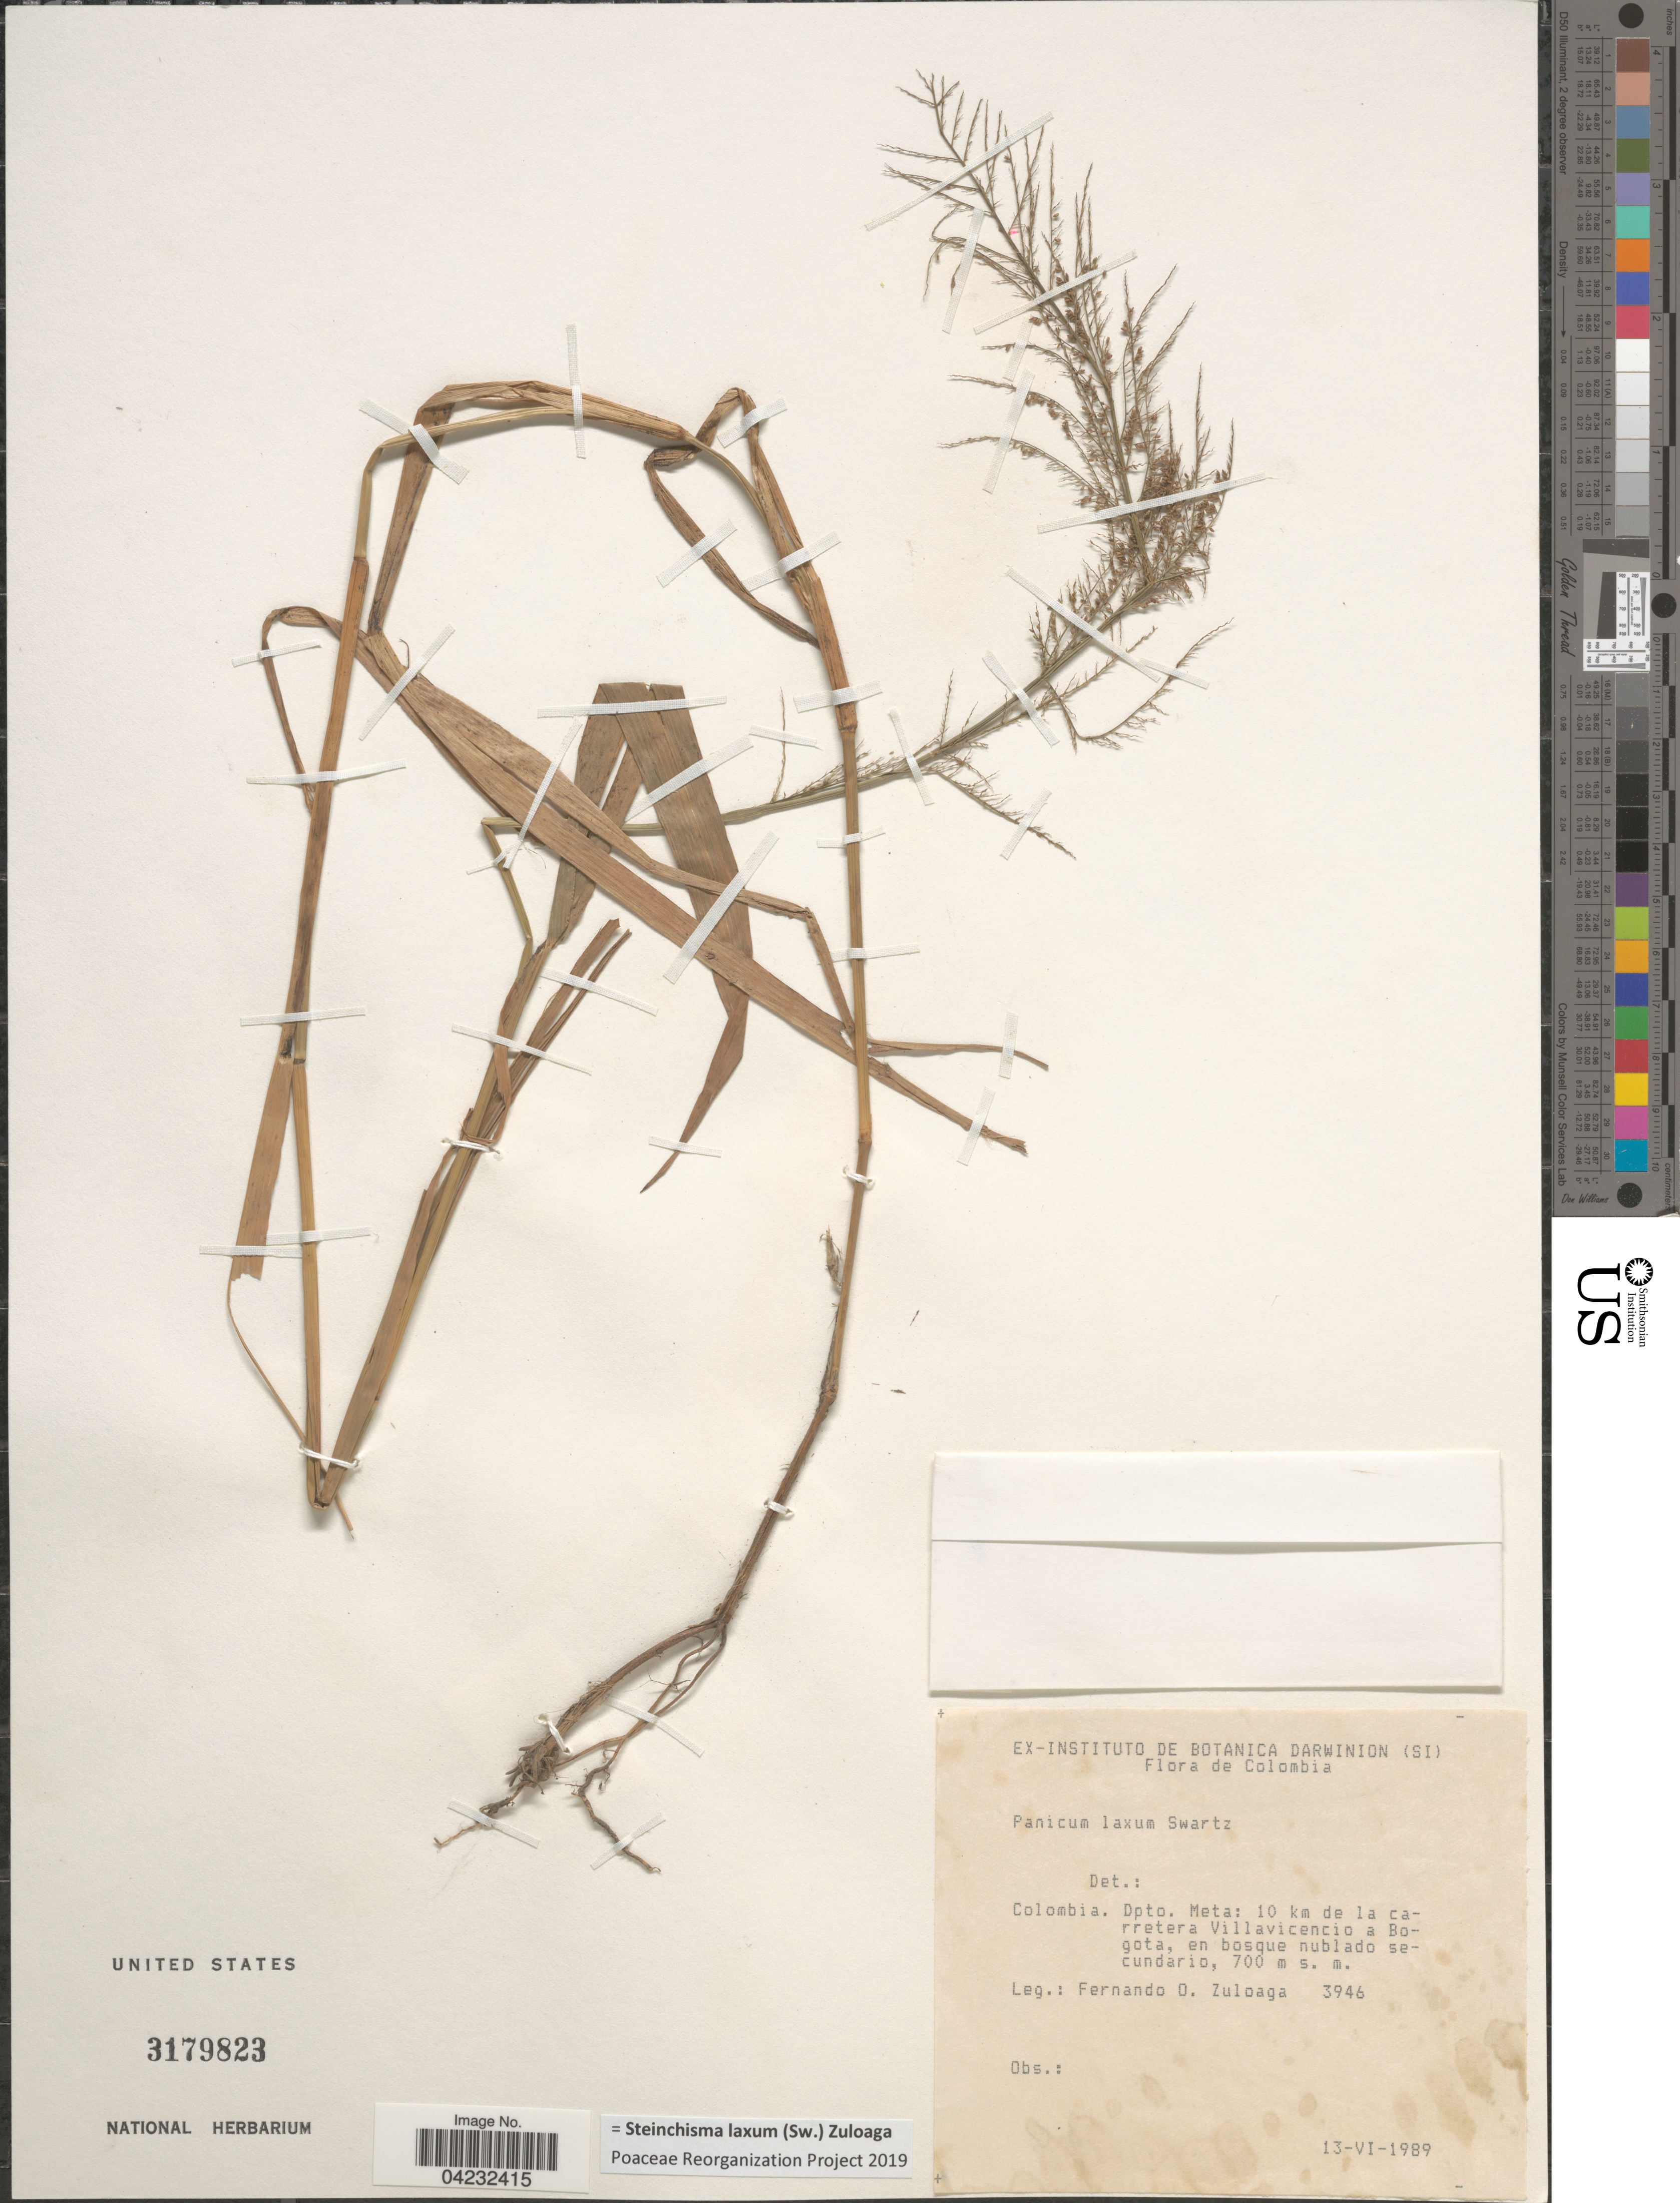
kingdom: Plantae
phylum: Tracheophyta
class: Liliopsida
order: Poales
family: Poaceae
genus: Steinchisma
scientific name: Steinchisma laxum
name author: (Sw.) Zuloaga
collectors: F. O. Zuloaga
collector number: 3946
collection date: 1989-06-13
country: Colombia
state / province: Meta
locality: Dpto. Meta: 10 km de la carretera Villavicencio a Bogota, en bosque nublado secundario.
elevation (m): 700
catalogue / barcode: US 3179823